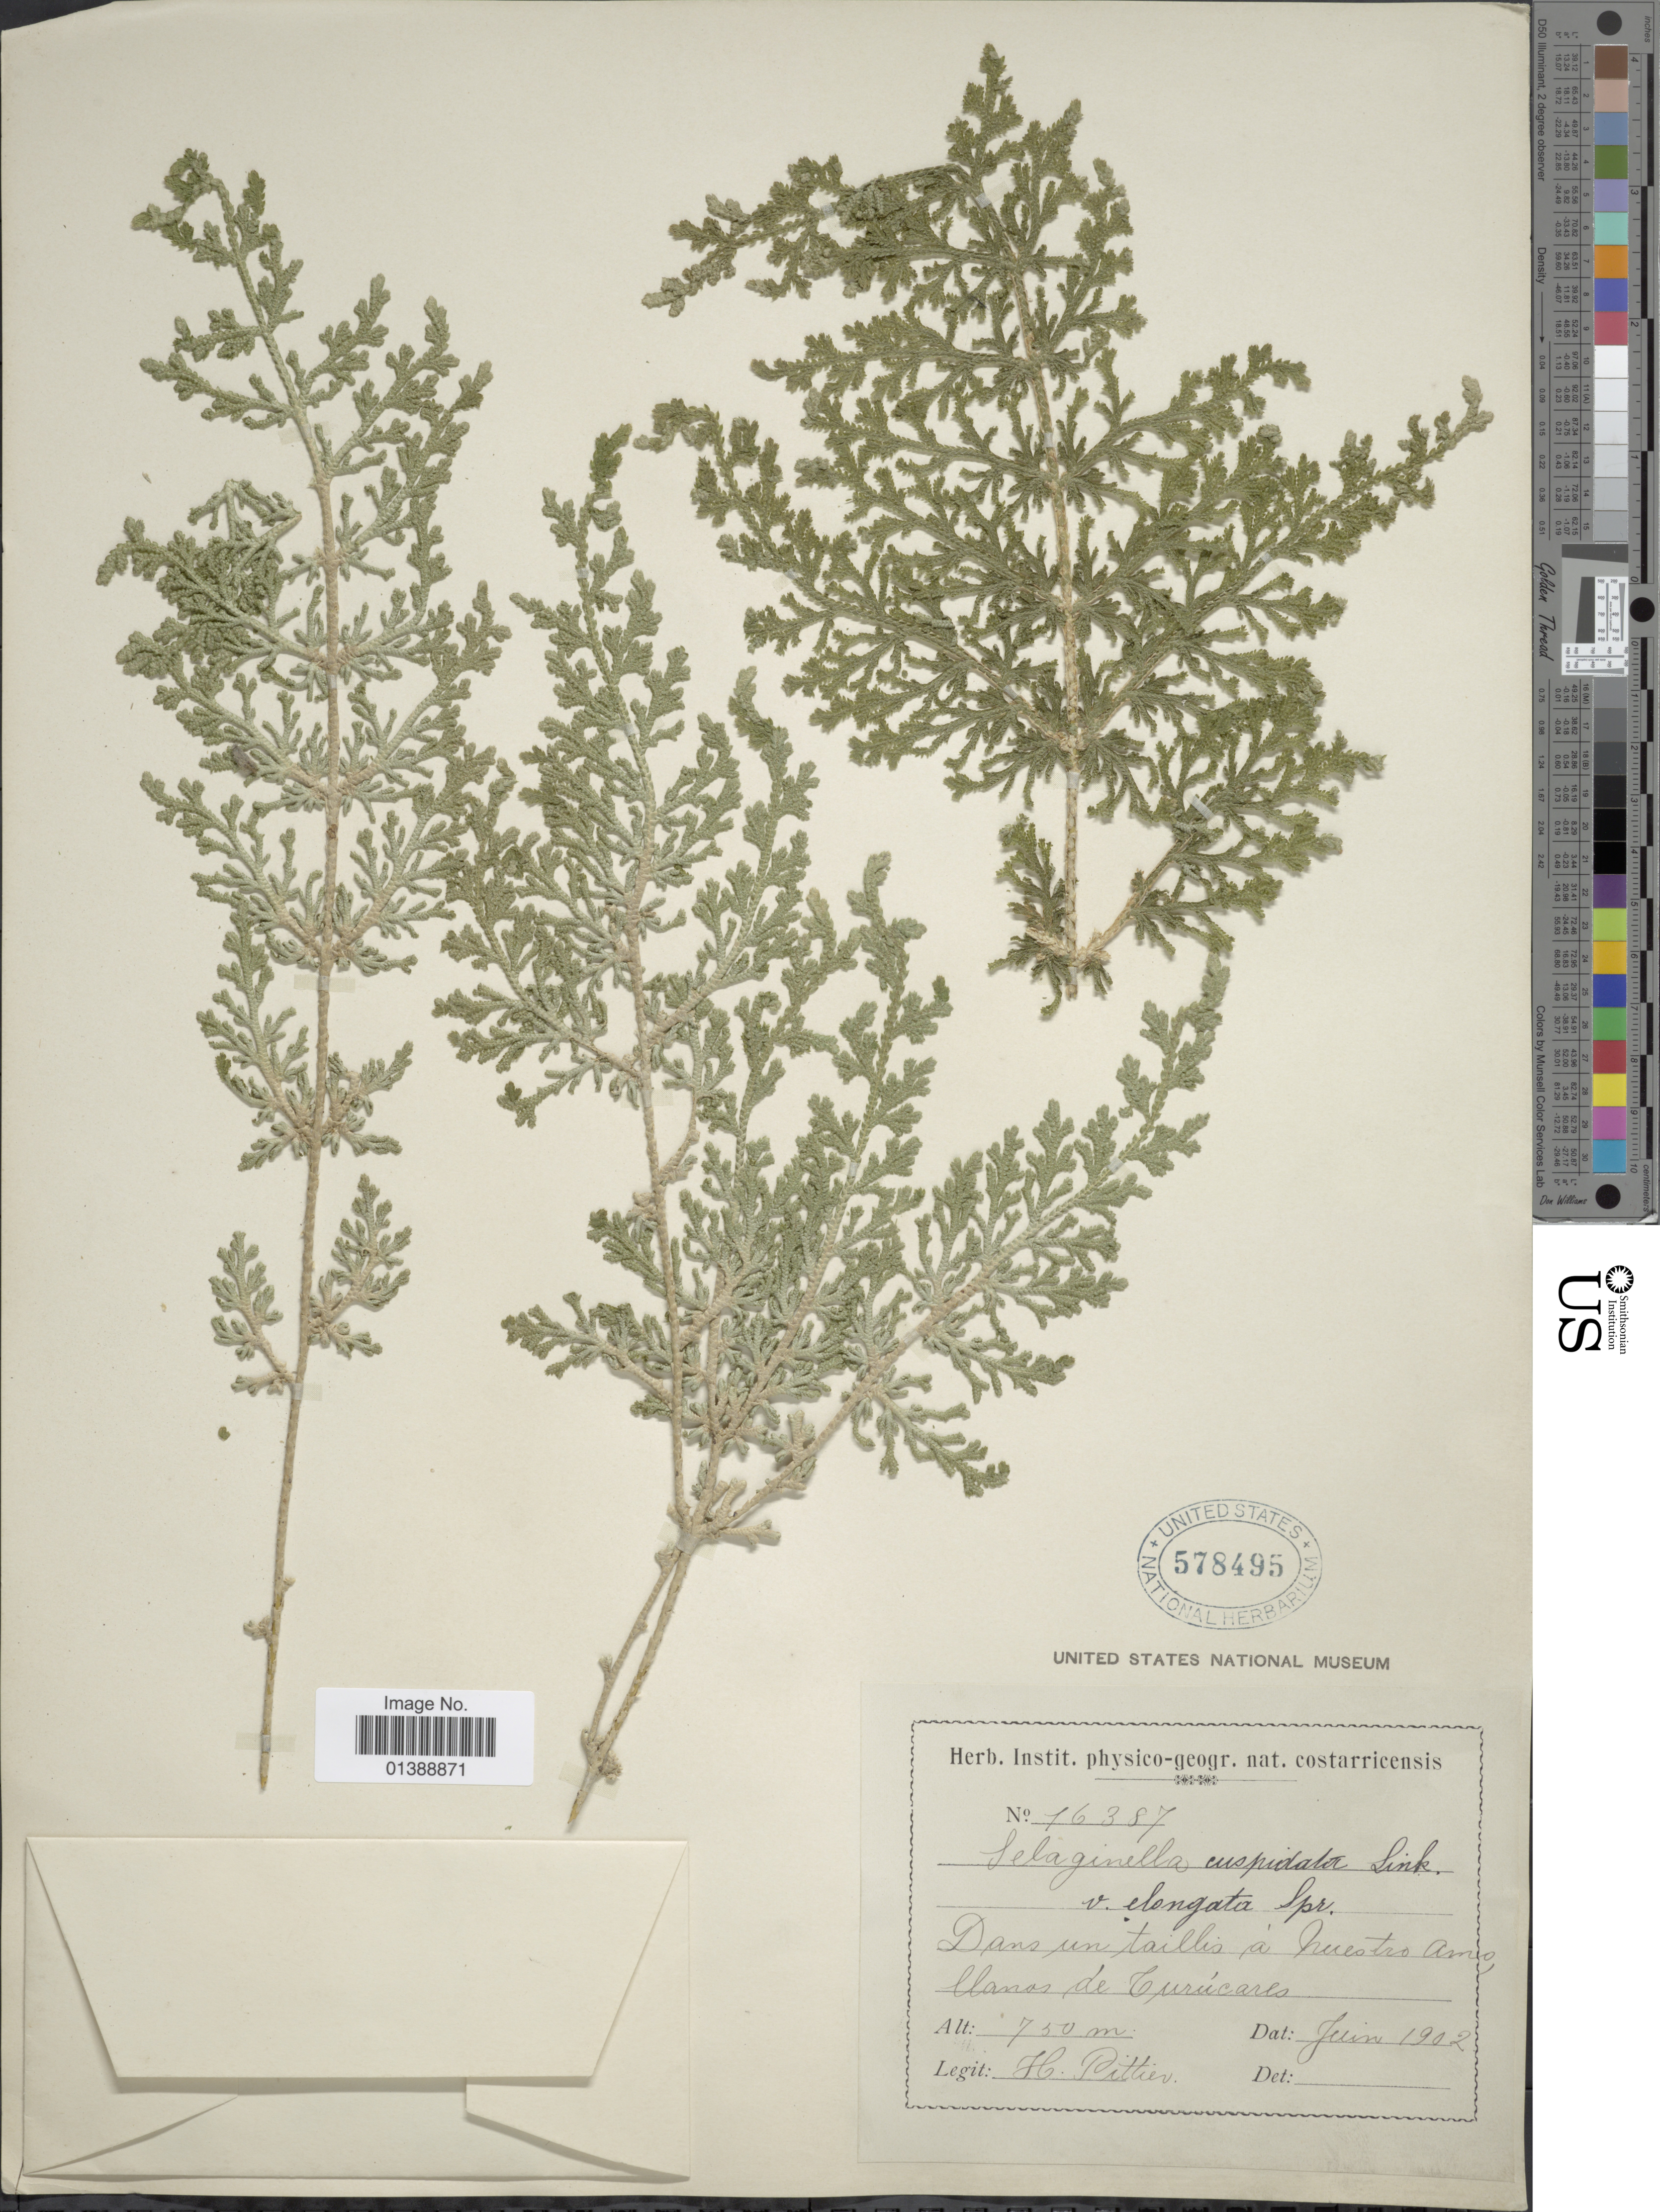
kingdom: Plantae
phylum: Tracheophyta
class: Lycopodiopsida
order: Selaginellales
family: Selaginellaceae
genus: Selaginella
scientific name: Selaginella pallescens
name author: (C. Presl) Spring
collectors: H. F. Pittier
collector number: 16387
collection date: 1902-06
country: Costa Rica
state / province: Alajuela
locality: Dans un taillis à Nuestro Amo, llanos de Turúcares [In a thicket at Nuestro Amo, plains of Turrúcares]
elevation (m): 750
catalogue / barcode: US 578495